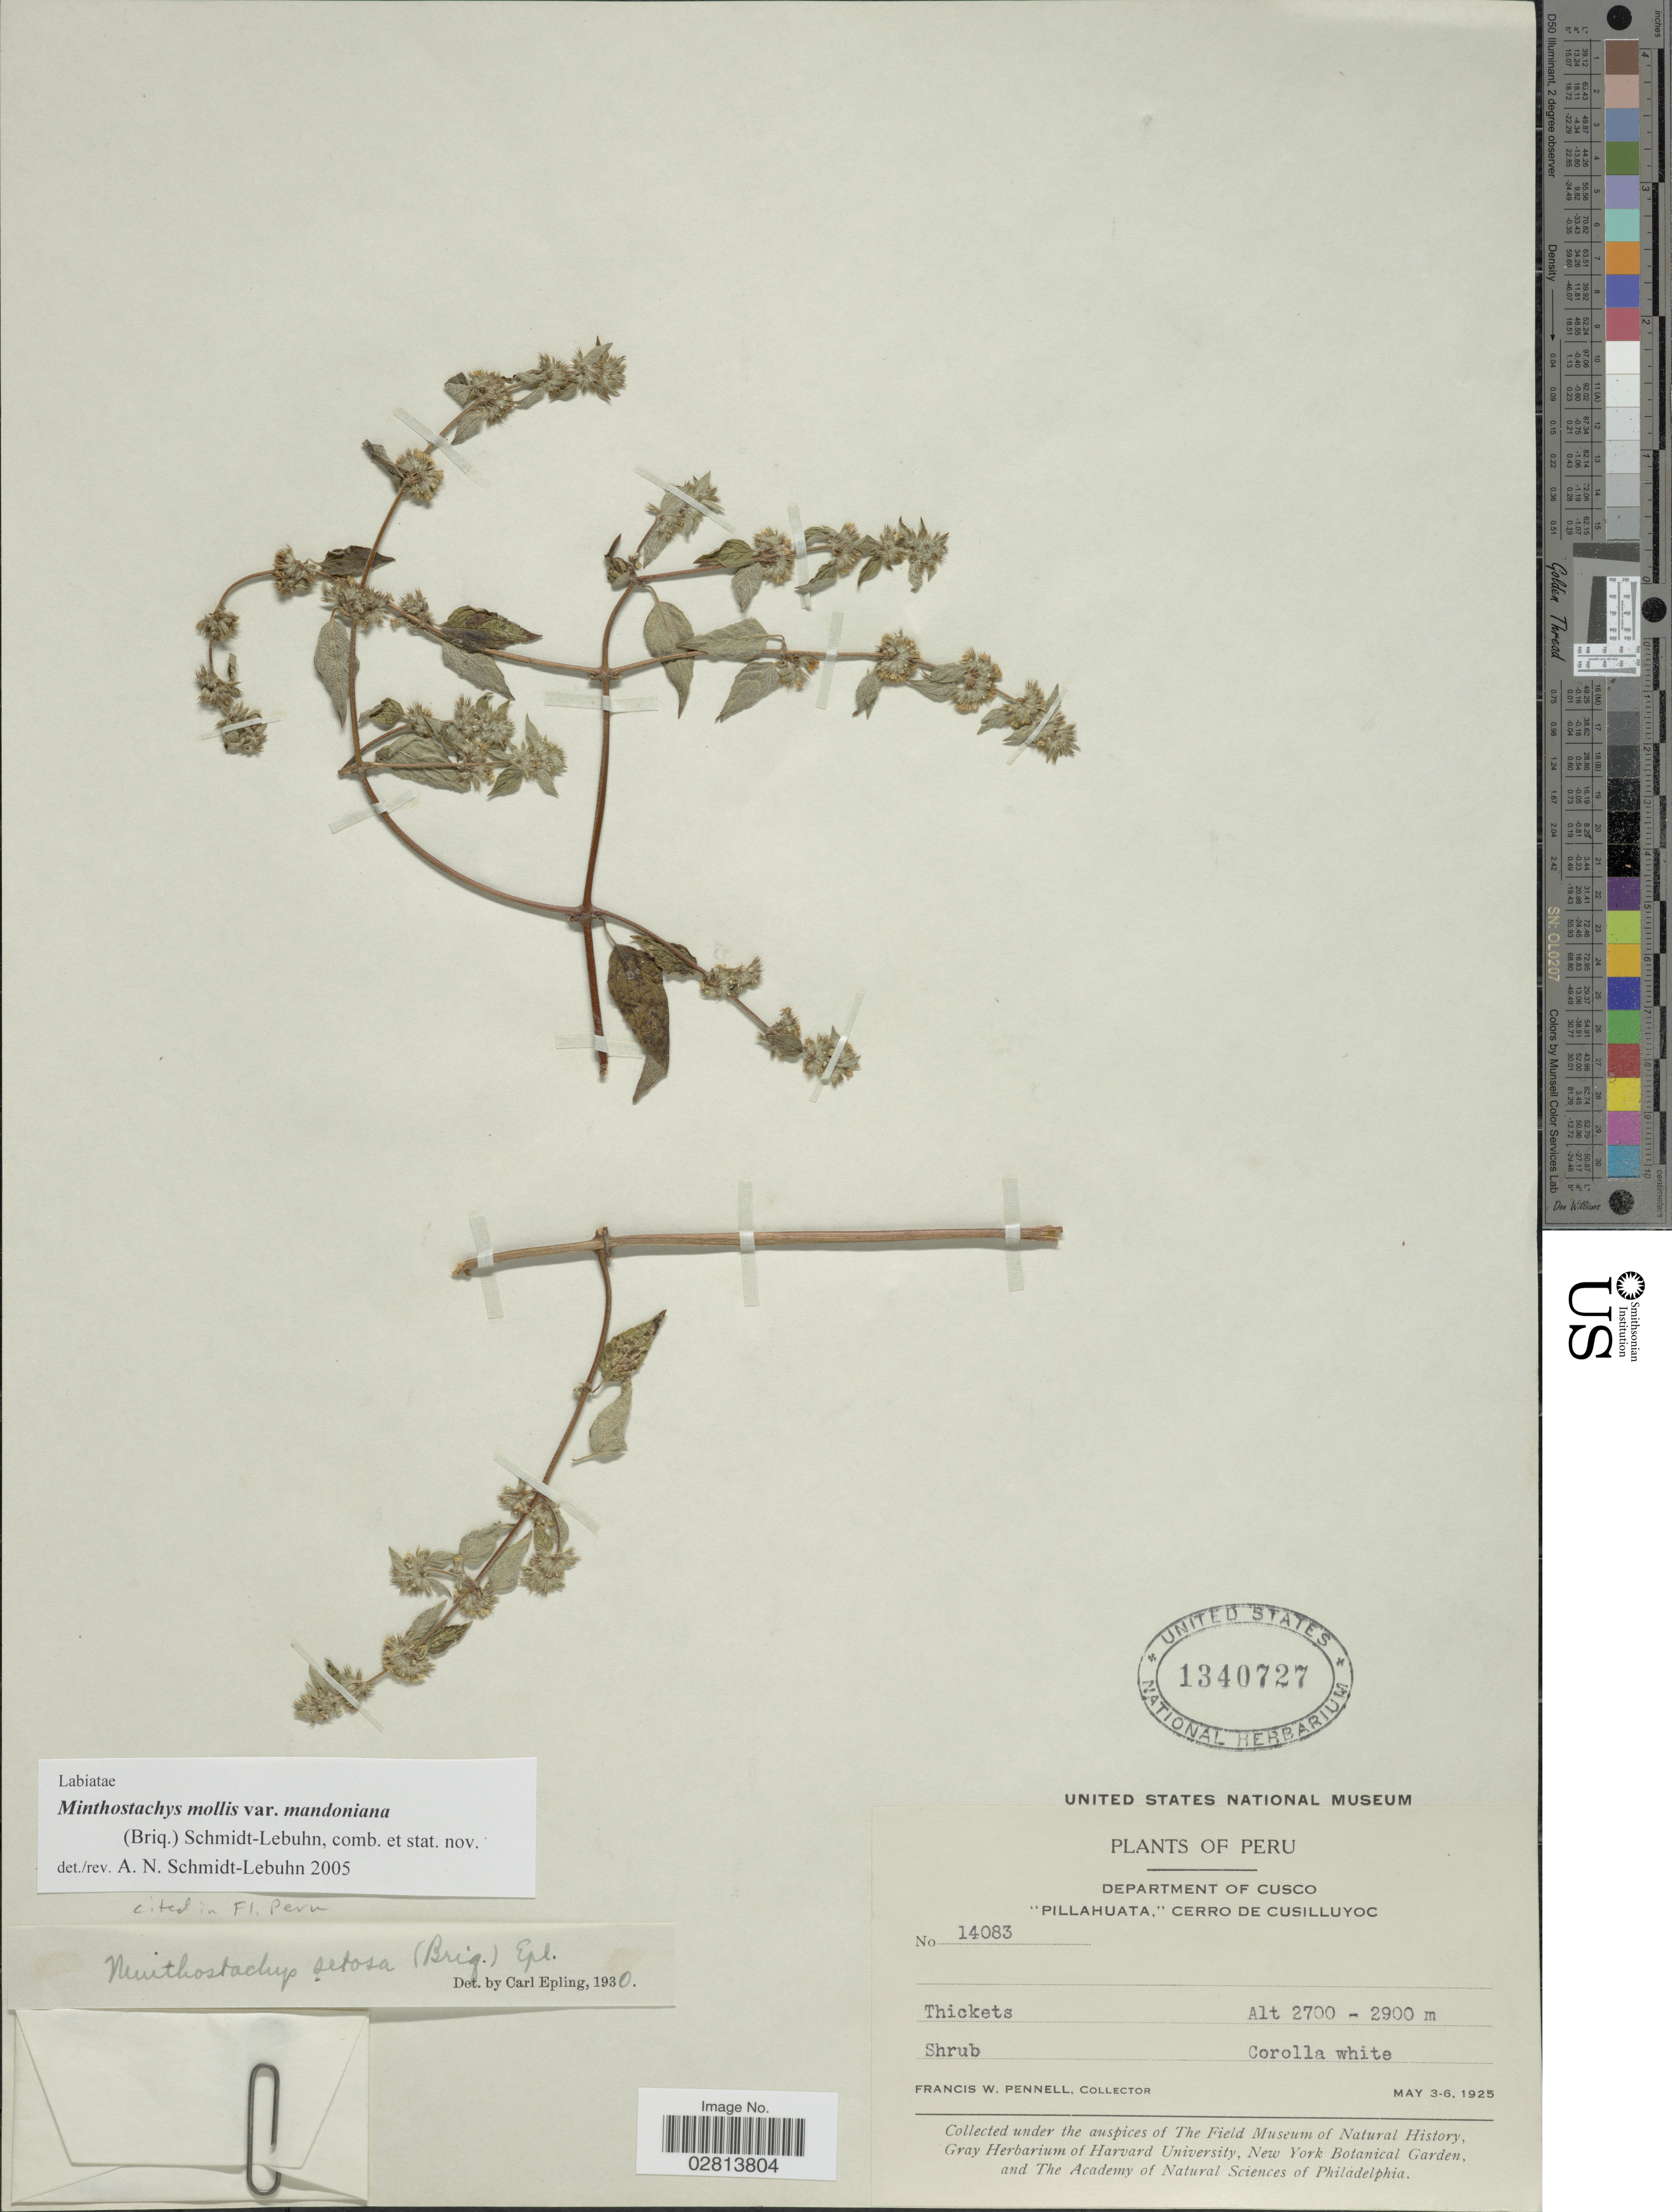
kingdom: Plantae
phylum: Tracheophyta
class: Magnoliopsida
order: Lamiales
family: Lamiaceae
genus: Minthostachys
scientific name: Minthostachys mollis var. mandoniana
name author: (Briq.) Schmidt-Leb.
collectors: F. W. Pennell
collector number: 14083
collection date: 1925-05-03/1925-05-06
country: Peru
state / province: Cusco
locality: Department of Cusco, "Pillahuata," Cerro de Cusilluyoc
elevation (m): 2700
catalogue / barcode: US 1340727